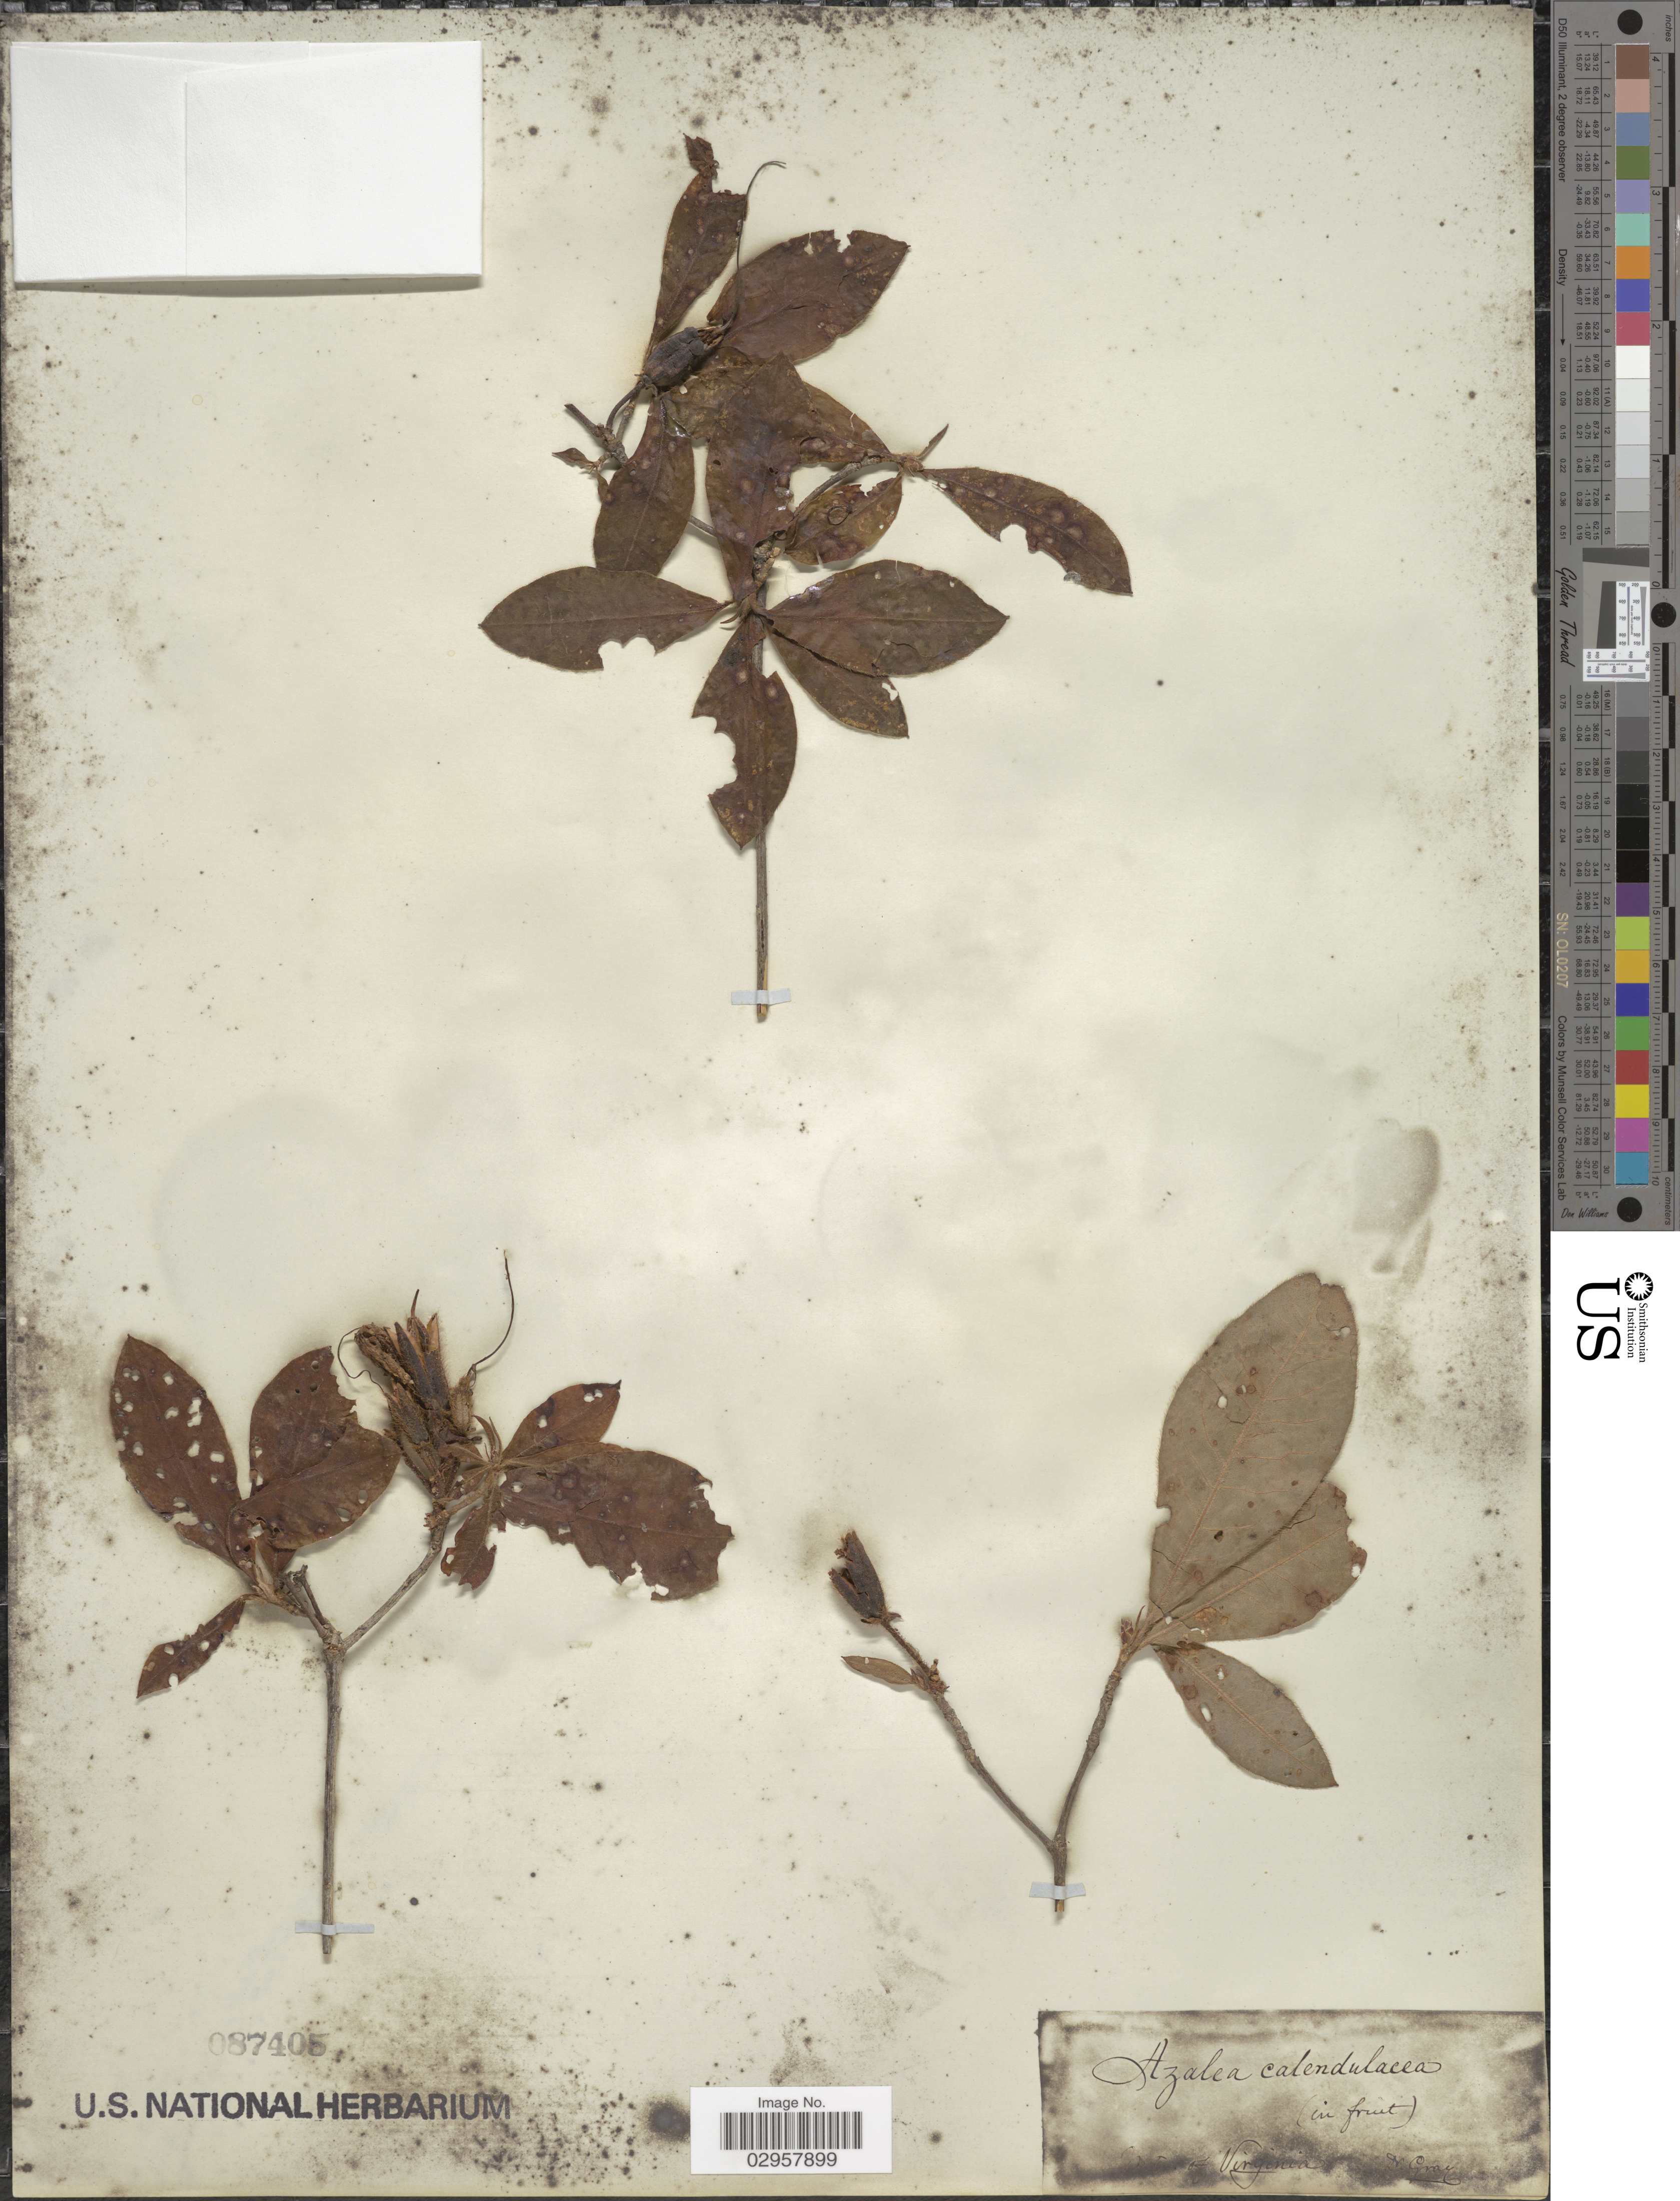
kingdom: Plantae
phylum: Tracheophyta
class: Magnoliopsida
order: Ericales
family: Ericaceae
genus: Rhododendron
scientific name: Rhododendron calendulaceum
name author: (Michx.) Torr.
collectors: -- Gray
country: United States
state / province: Virginia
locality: Mts of Virginia.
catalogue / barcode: US 87405